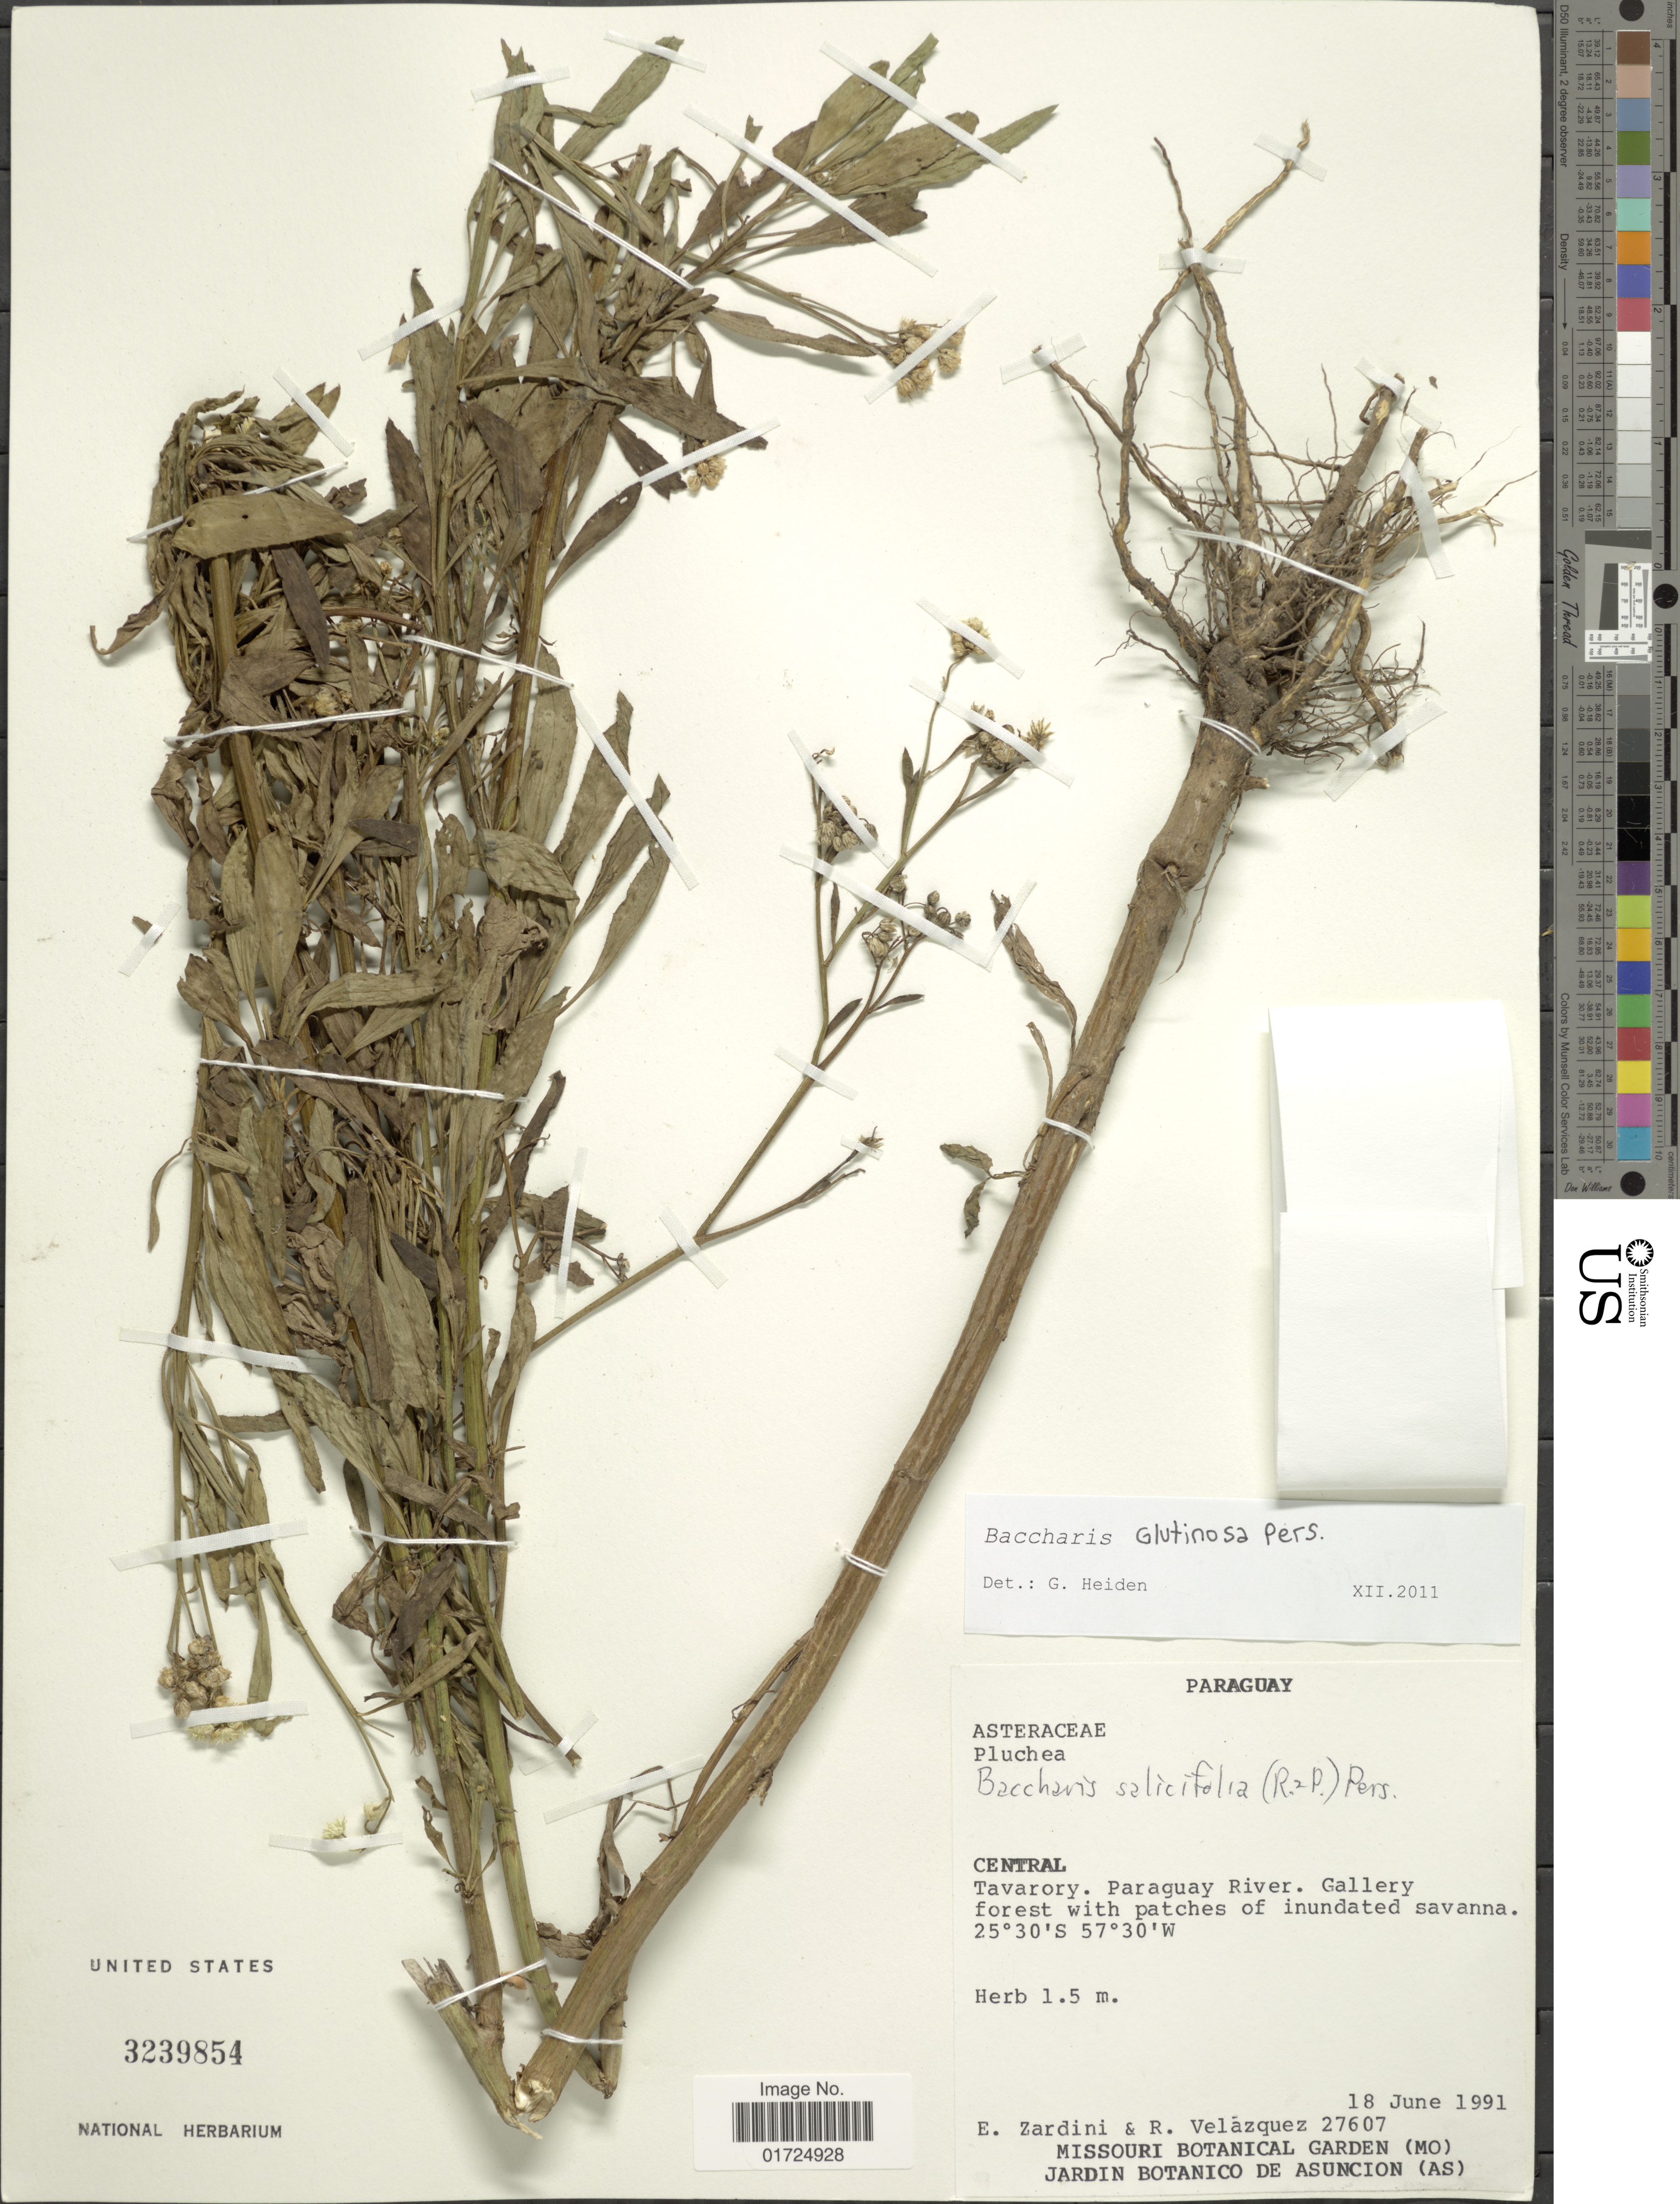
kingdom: Plantae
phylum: Tracheophyta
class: Magnoliopsida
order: Asterales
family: Asteraceae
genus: Baccharis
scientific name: Baccharis glutinosa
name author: Pers.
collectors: E. M. Zardini & R. Velázquez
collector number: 27607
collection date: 1991-06-18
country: Paraguay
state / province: Central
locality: Central. Tavarory. Paraguay River. Gallery forest with patches of inundated savanna.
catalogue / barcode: US 3239854